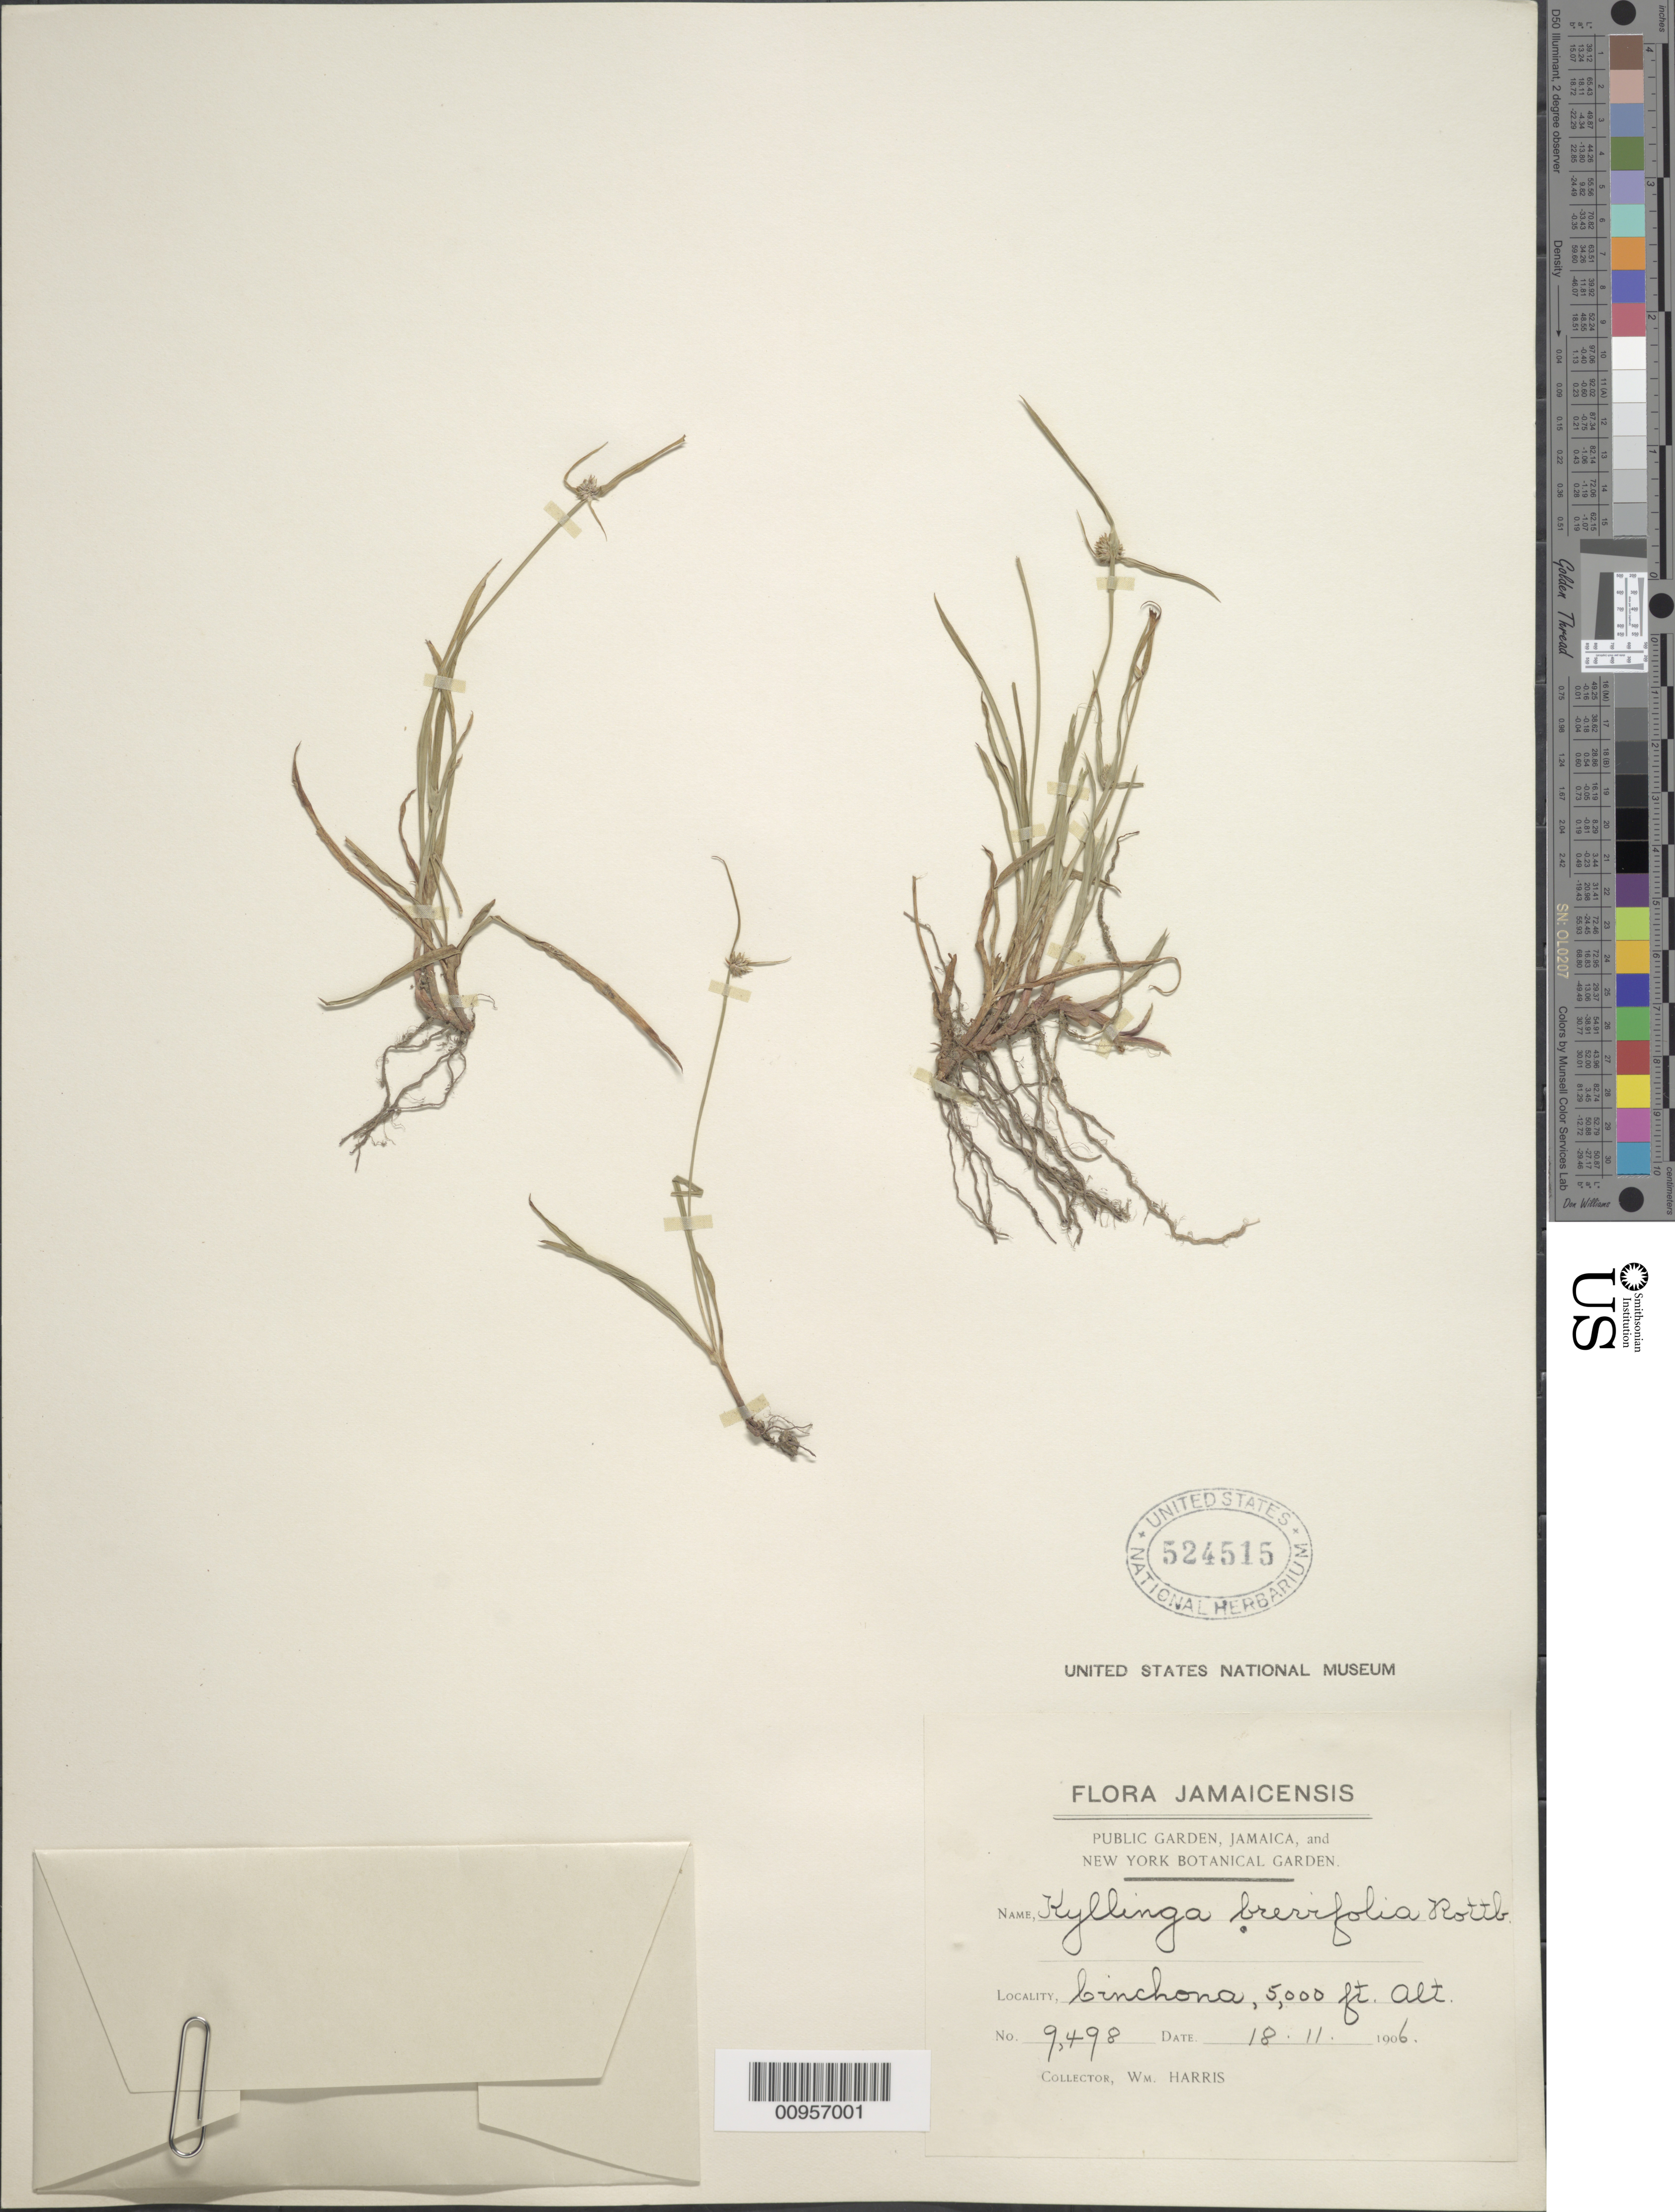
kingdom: Plantae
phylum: Tracheophyta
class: Liliopsida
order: Poales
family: Cyperaceae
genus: Cyperus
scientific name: Cyperus brevifolius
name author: (Rottb.) Hassk.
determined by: Strong, M. T., (US), Smithsonian Institution - National Museum of Natural History (UNITED STATES)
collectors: W. H. Harris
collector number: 9498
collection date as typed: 18 Nov 1906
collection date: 1906-11-18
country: Jamaica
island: Jamaica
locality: Cinchona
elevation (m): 1524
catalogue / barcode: US 524515